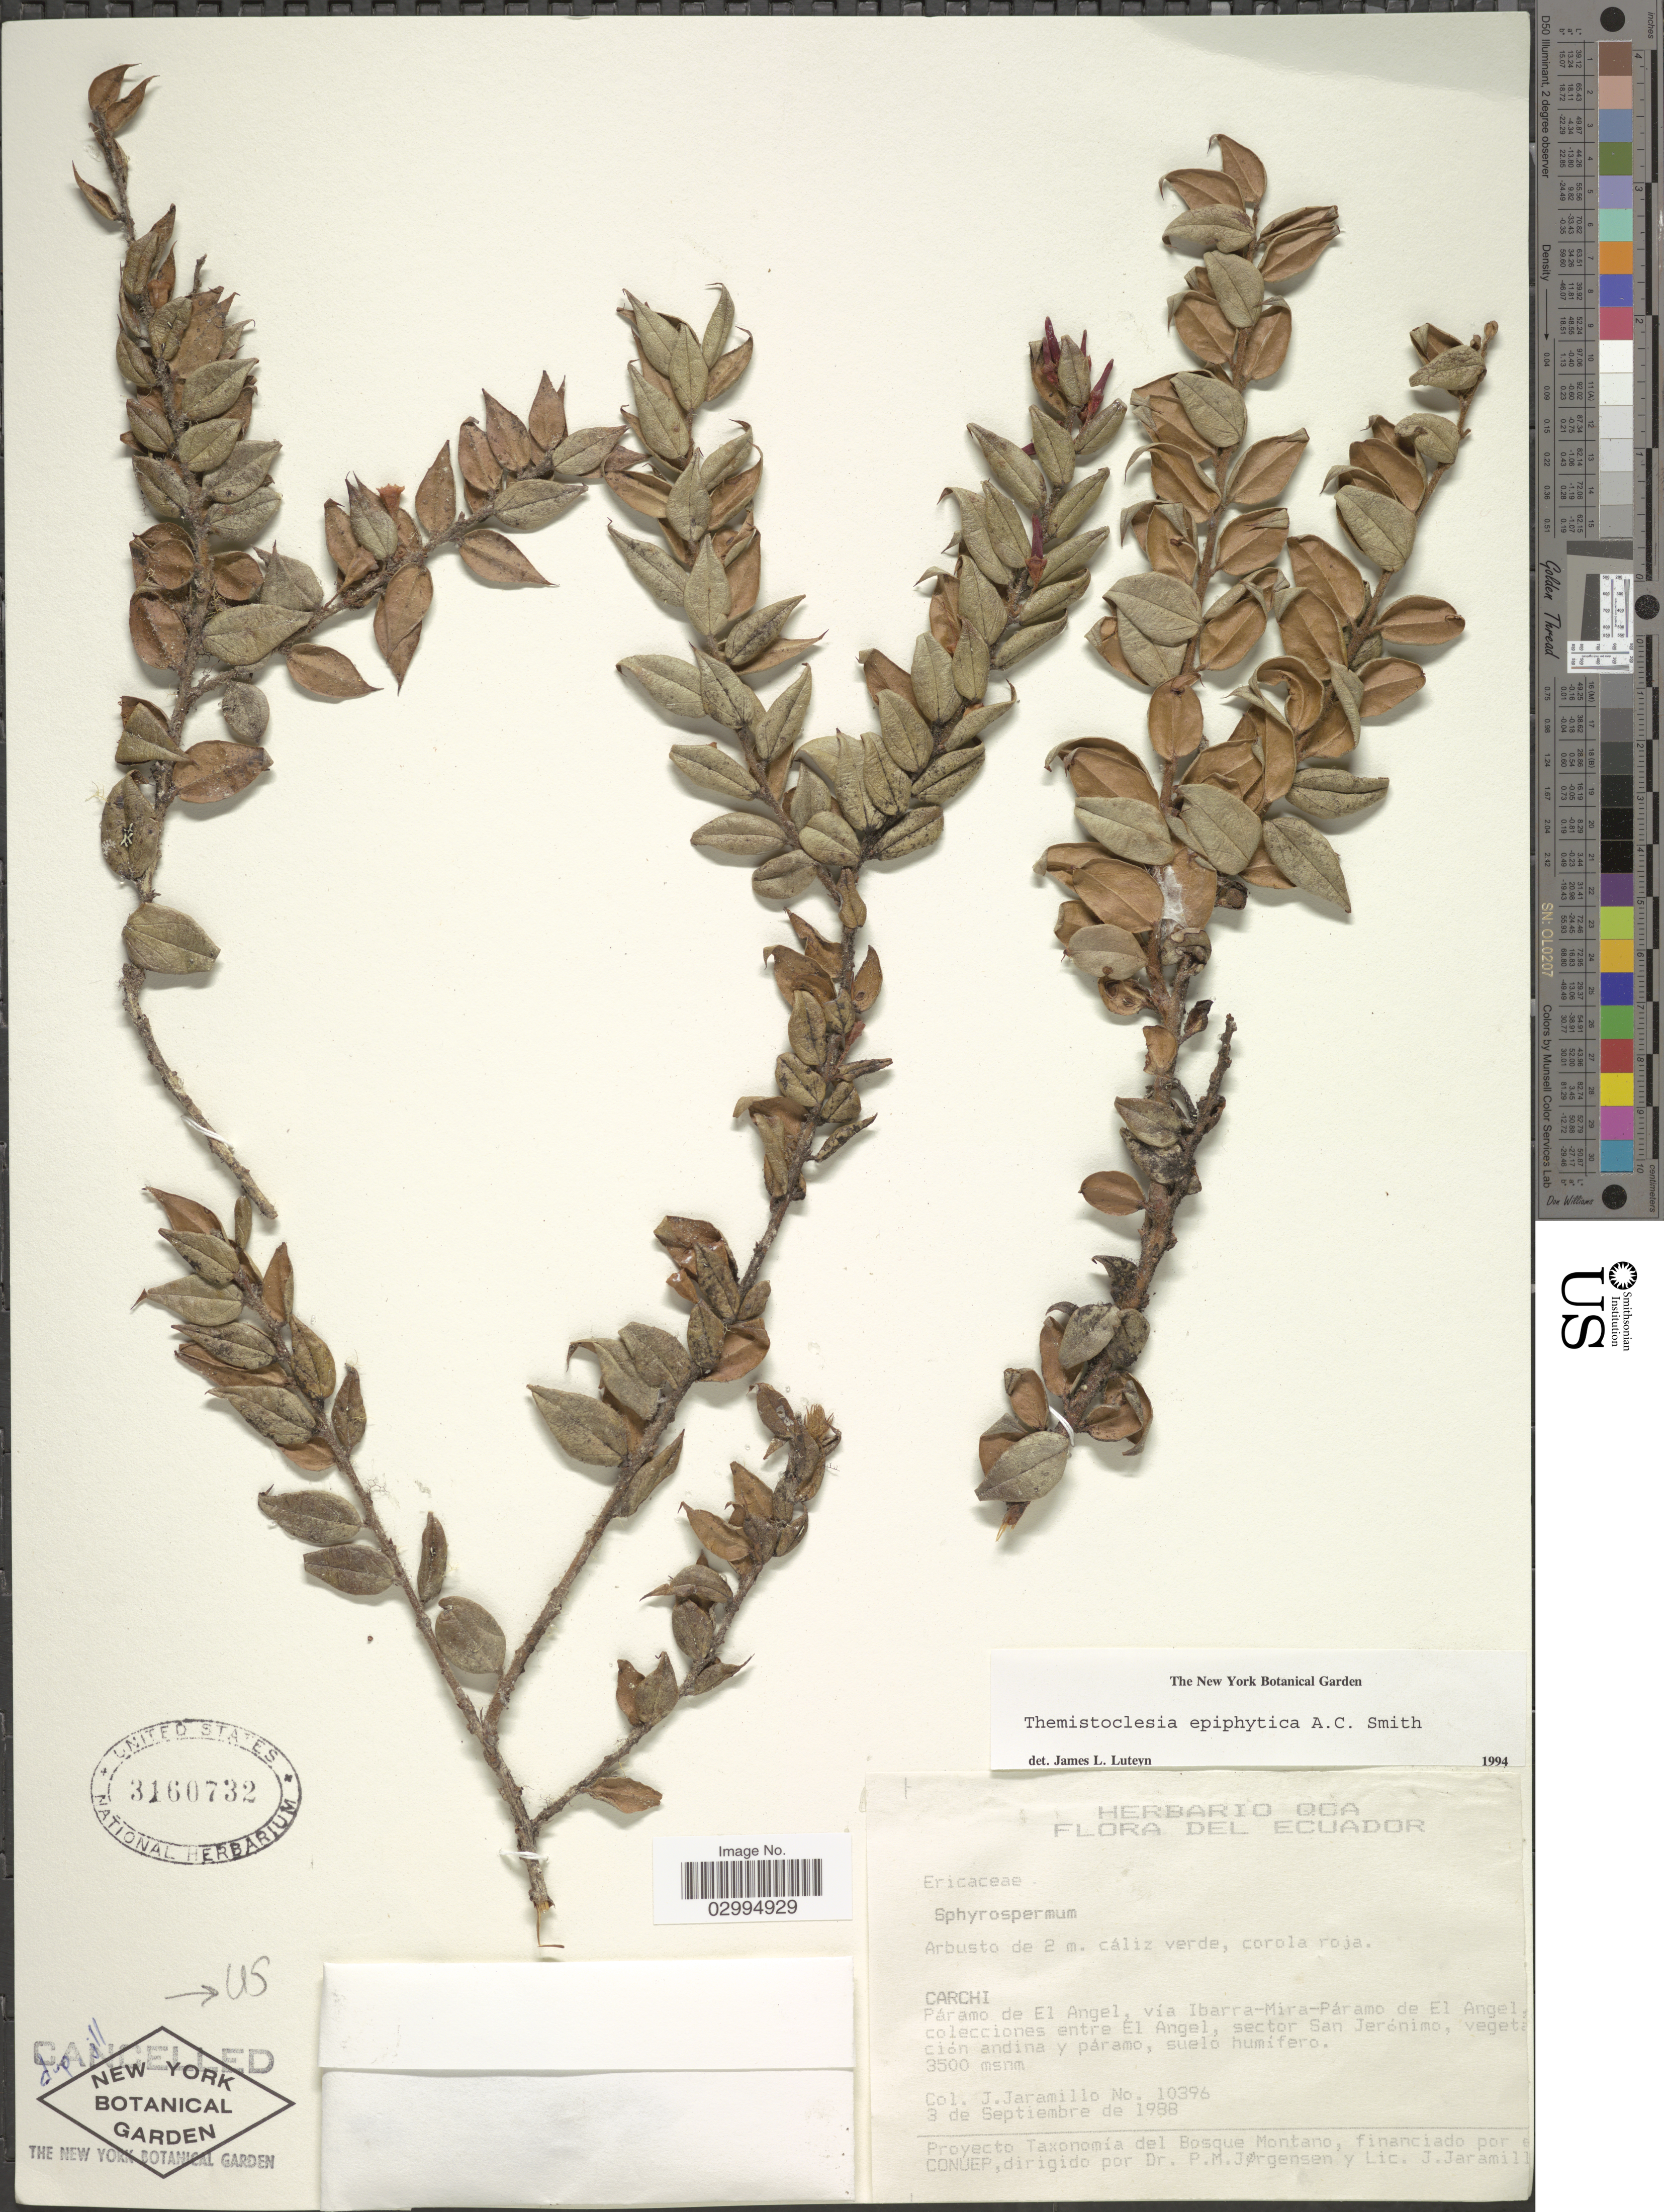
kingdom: Plantae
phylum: Tracheophyta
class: Magnoliopsida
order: Ericales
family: Ericaceae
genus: Themistoclesia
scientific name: Themistoclesia epiphytica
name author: A.C. Sm.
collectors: J. Jaramillo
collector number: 10396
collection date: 1988-09-03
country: Ecuador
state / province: Carchi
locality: Páramo de El Angel, vía Ibarra-Mira-Páramo de El Angel, colecciones entre El Angel, sector San Jerónimo.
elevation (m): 3500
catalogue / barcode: US 3160732